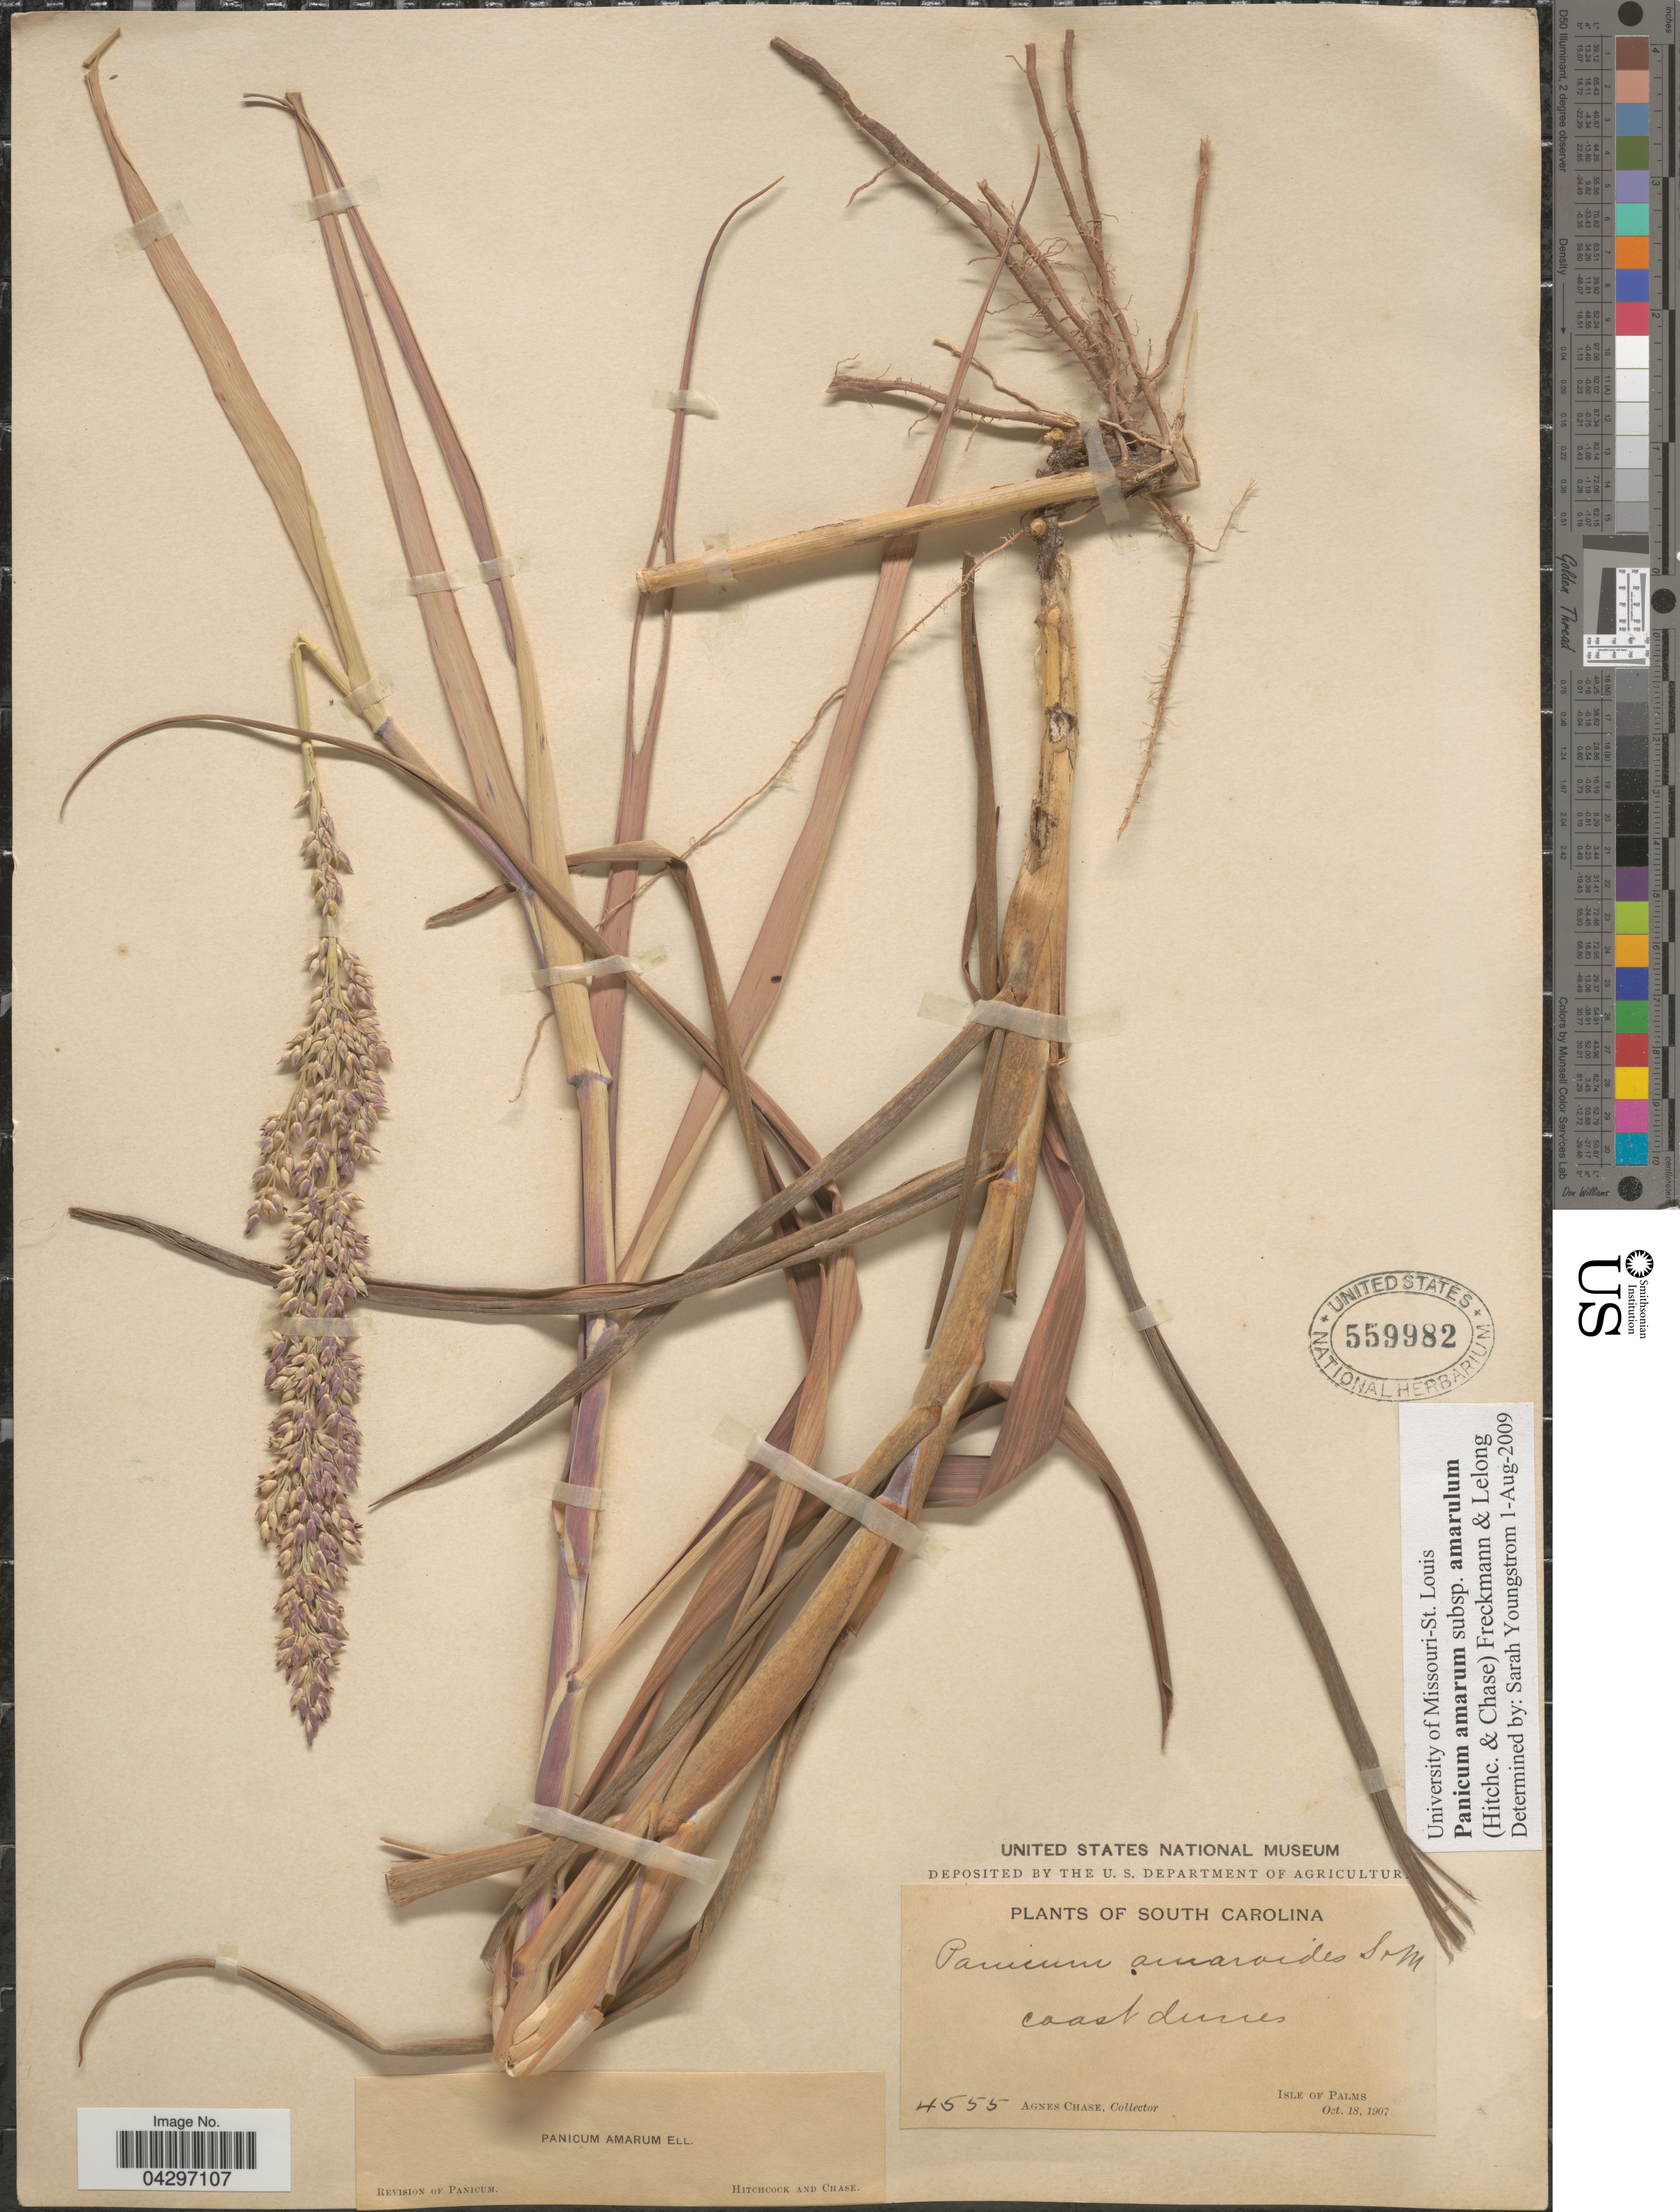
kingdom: Plantae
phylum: Tracheophyta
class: Liliopsida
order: Poales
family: Poaceae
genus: Panicum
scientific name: Panicum amarum var. amarulum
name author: (Hitchc. & Chase) Freckmann & Lelong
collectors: A. Chase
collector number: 4555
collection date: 1907-10-18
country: United States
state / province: South Carolina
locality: Coast dunes. Isle of Palms.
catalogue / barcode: US 559982